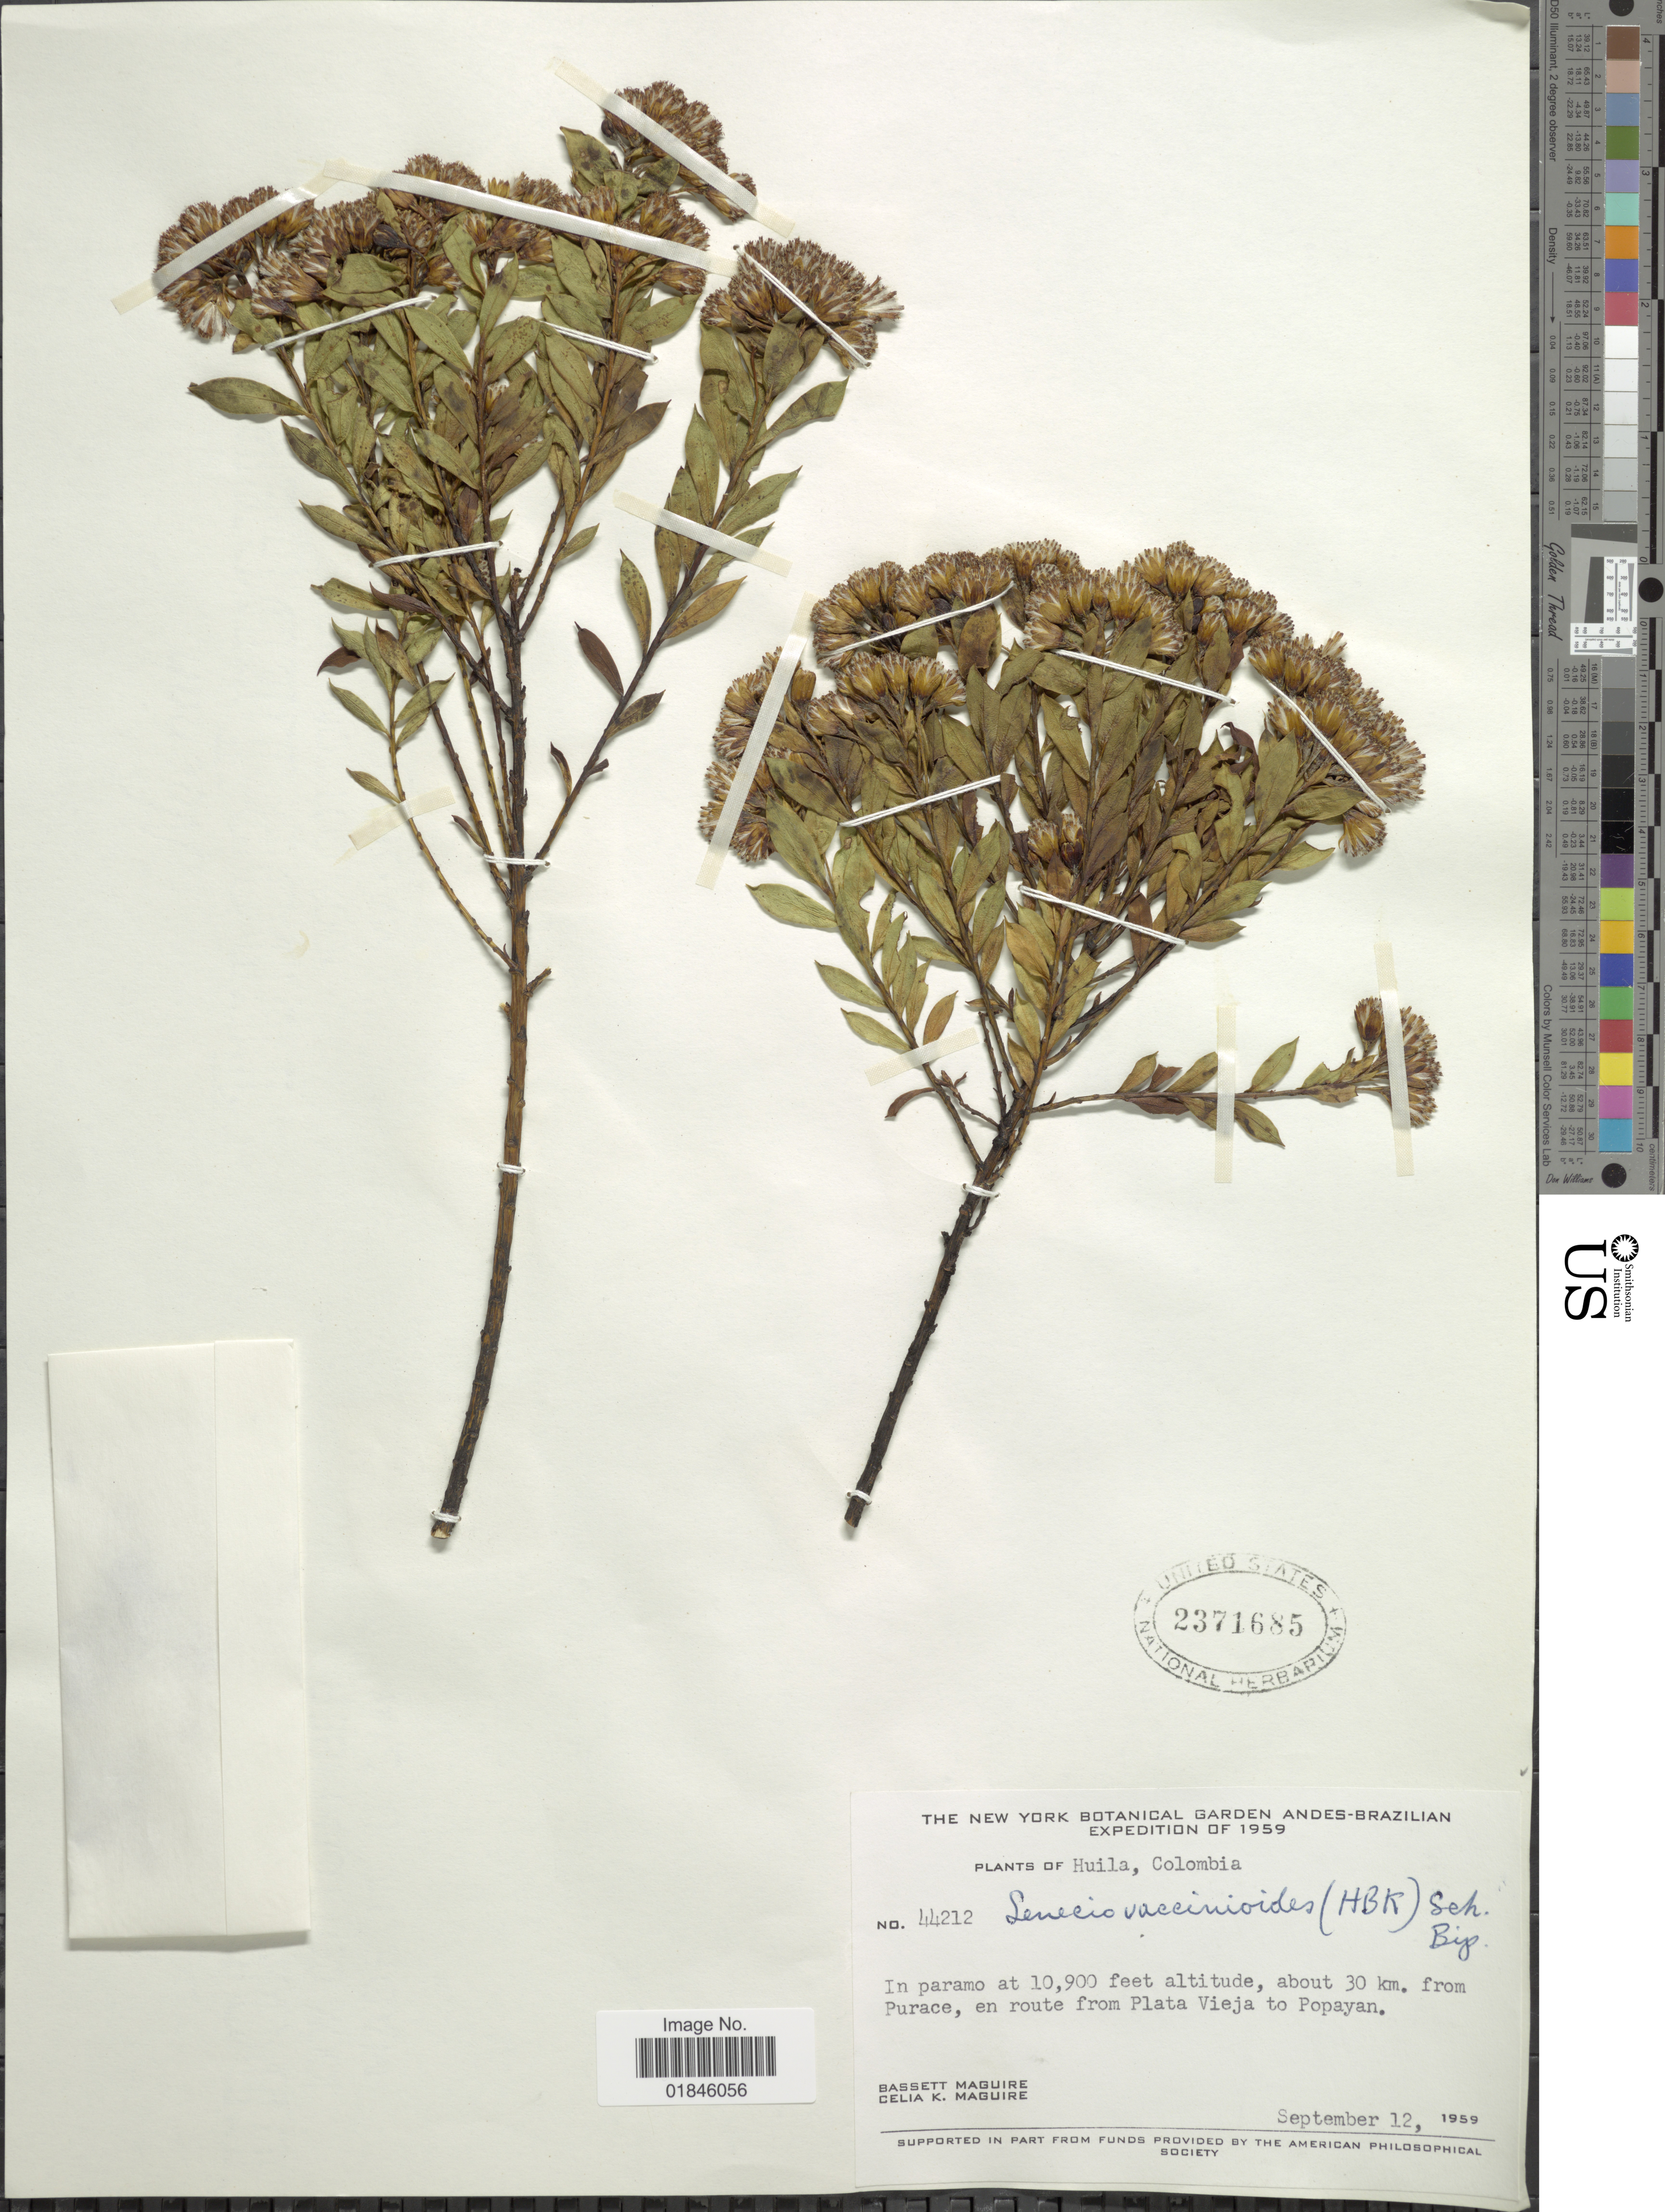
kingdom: Plantae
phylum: Tracheophyta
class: Magnoliopsida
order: Asterales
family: Asteraceae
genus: Pentacalia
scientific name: Pentacalia vaccinioides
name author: (Kunth) Cuatrec.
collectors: B. Maguire & C. K. Maguire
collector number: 44212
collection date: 1959-09-12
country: Colombia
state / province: Huila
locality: About 30 km. from Purace, en route from Plata Vieja to Popayan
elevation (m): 3322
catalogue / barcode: US 2371685